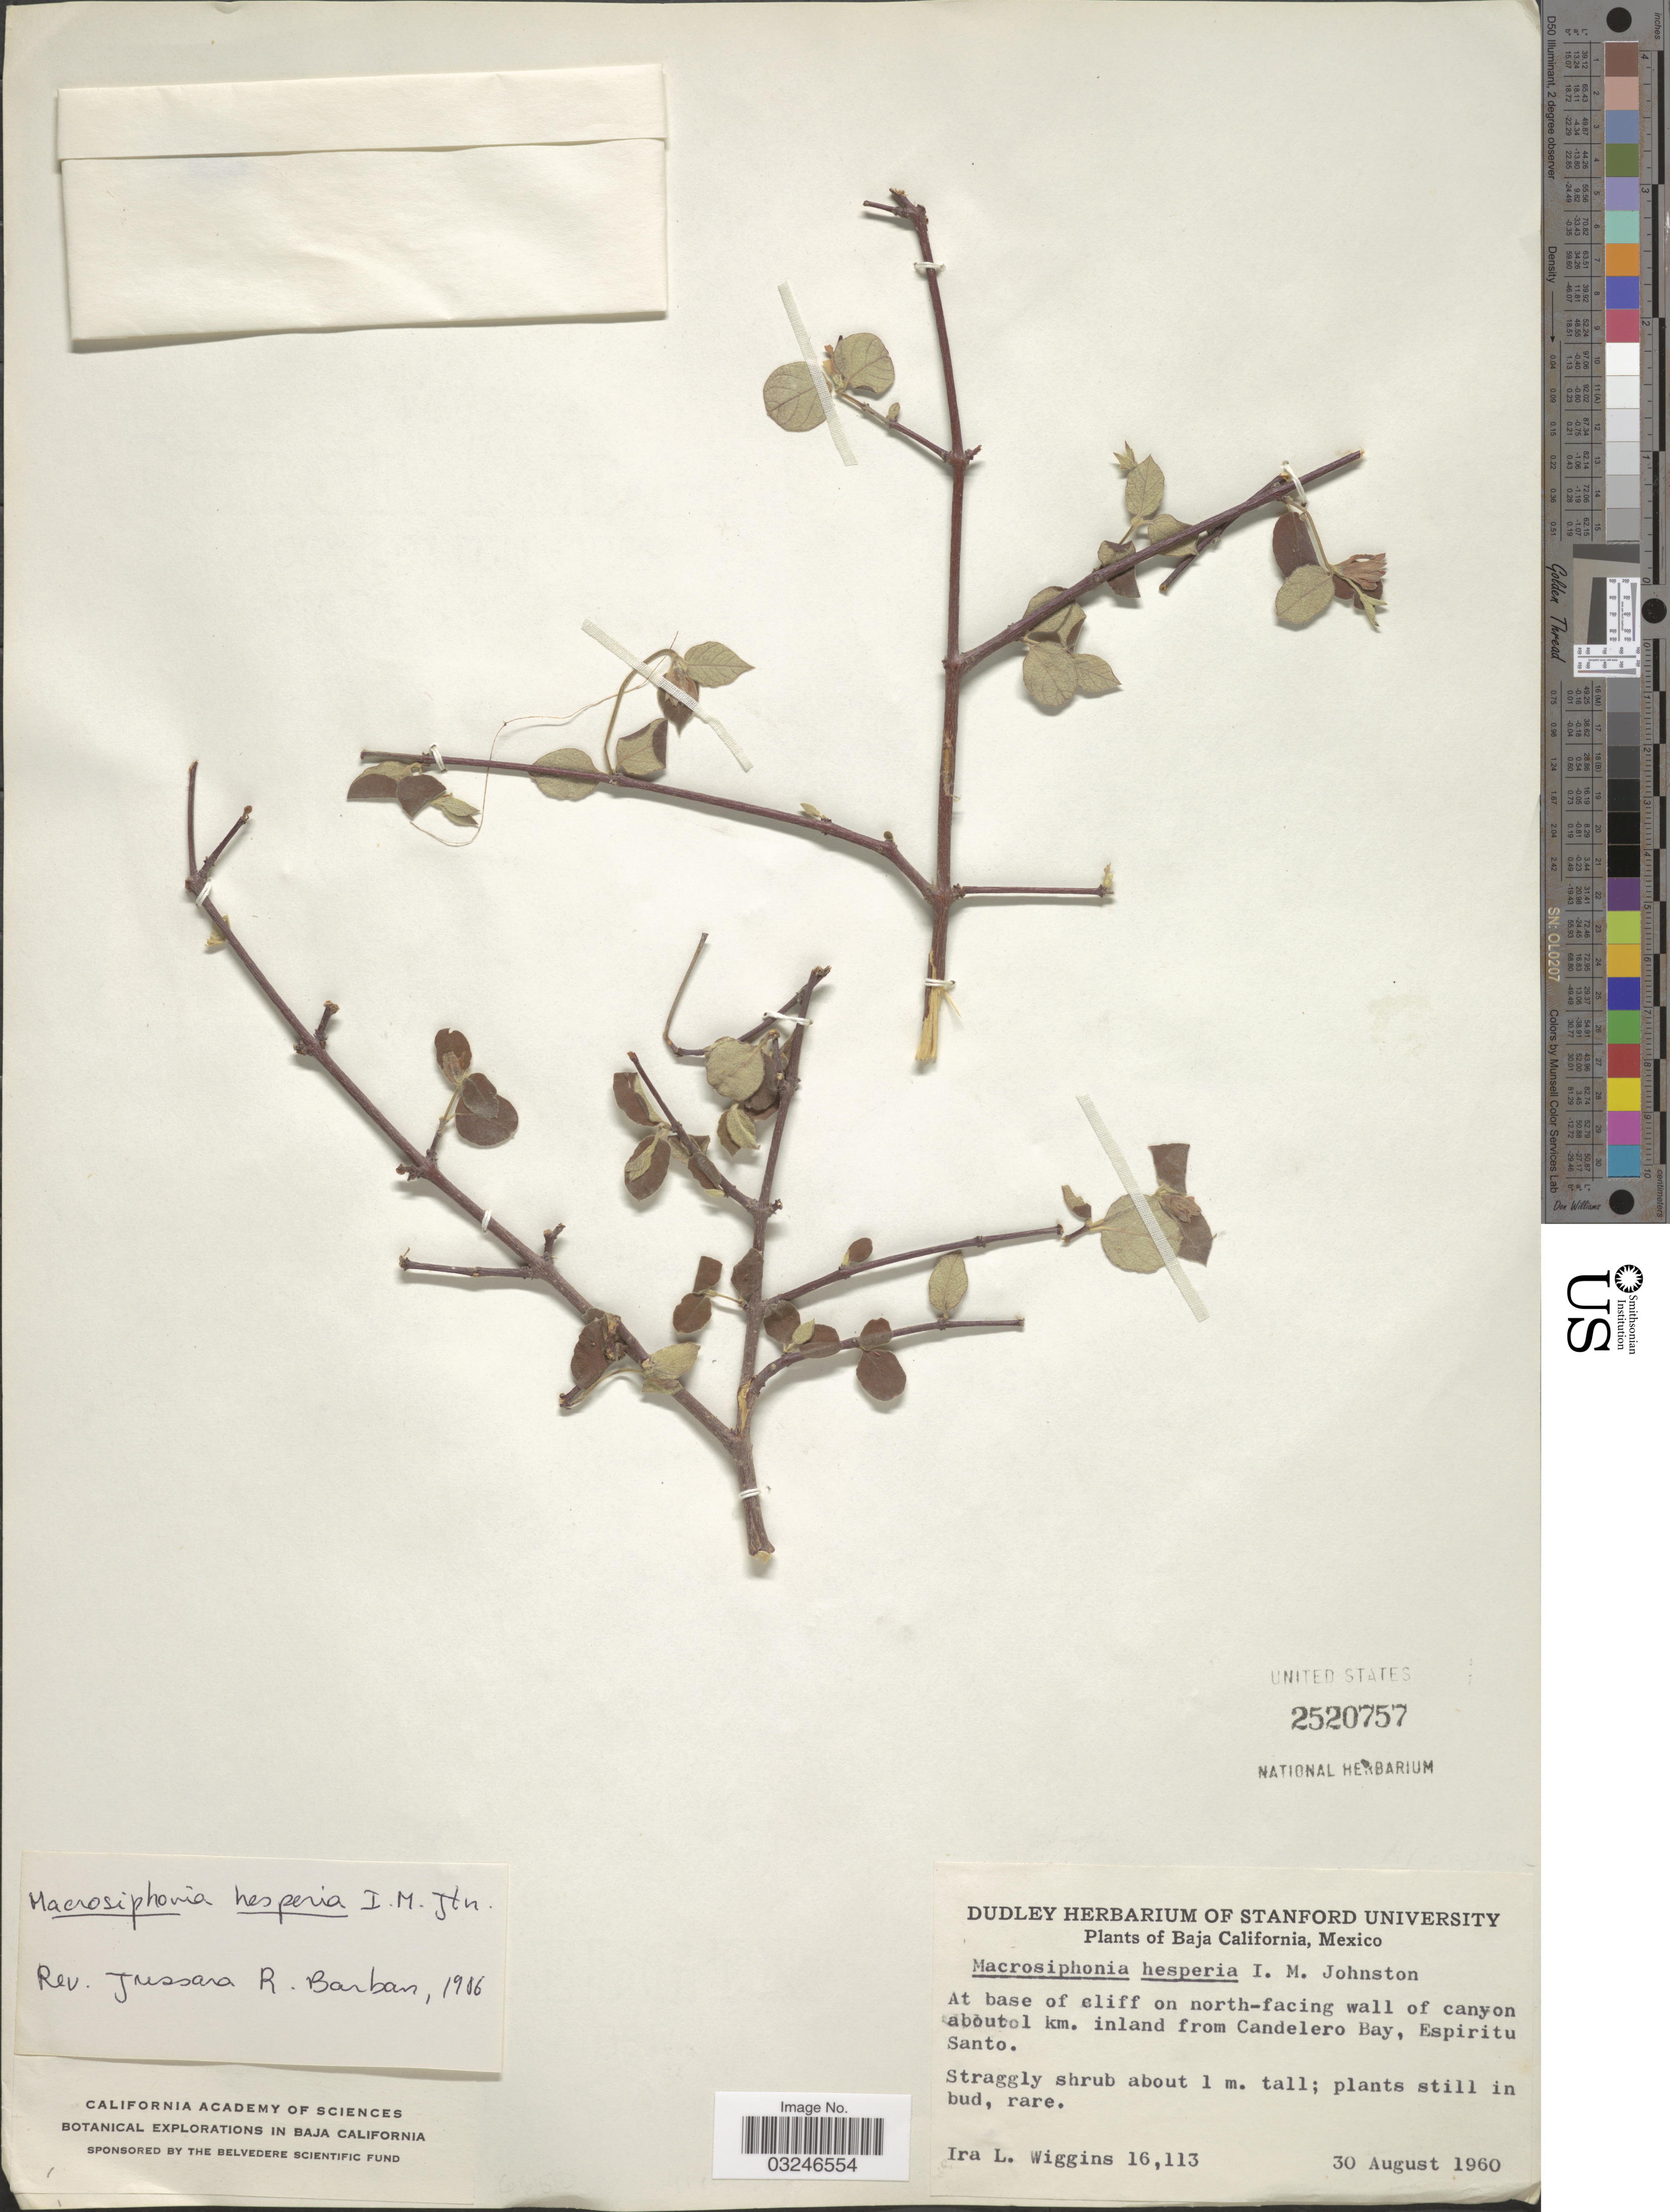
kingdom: Plantae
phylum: Tracheophyta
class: Magnoliopsida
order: Gentianales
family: Apocynaceae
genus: Macrosiphonia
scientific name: Macrosiphonia hesperia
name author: I.M. Johnst.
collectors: I. L. Wiggins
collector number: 16113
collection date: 1960-08-30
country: Mexico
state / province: Baja California Sur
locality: At base of cliff on north-facing wall of canyon about 1 km. inland from Candelero Bay, Espiritu Santo.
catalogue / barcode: US 2520757